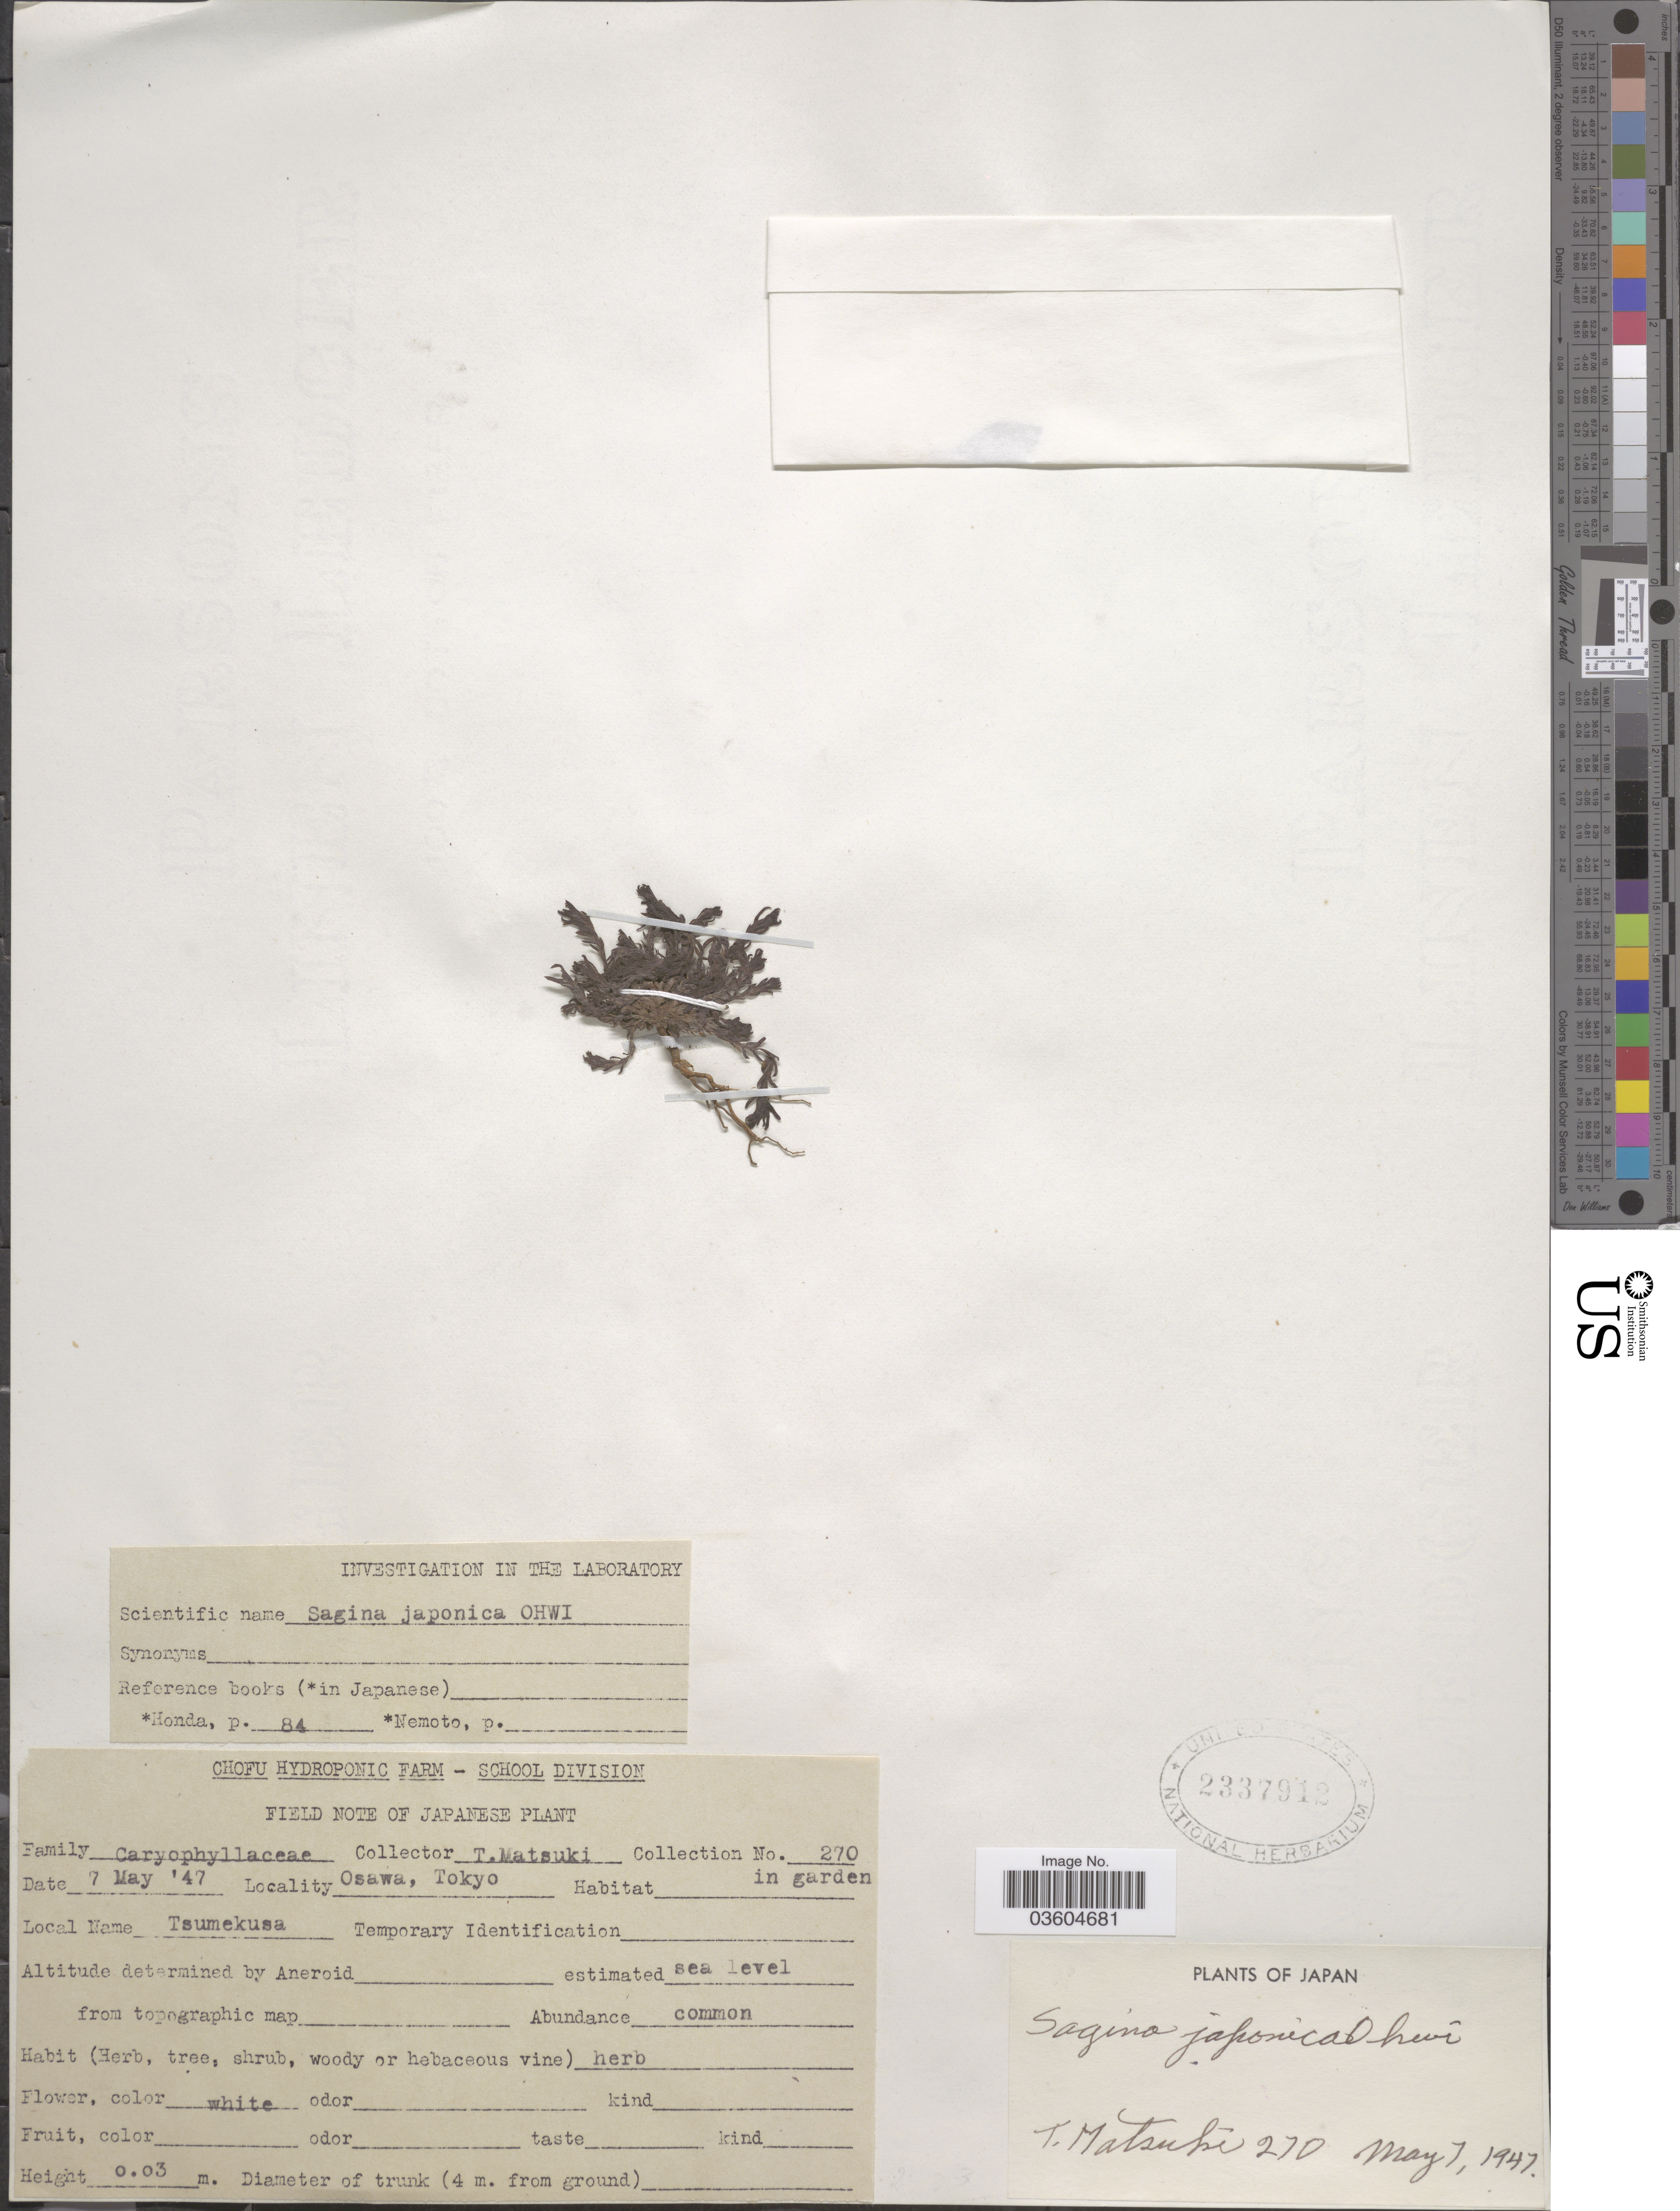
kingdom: Plantae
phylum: Tracheophyta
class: Magnoliopsida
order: Caryophyllales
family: Caryophyllaceae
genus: Sagina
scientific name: Sagina japonica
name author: (Sw.) Ohwi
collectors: T. Matsuki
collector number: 270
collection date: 1947-05-07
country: Japan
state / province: Tokyo, Federal City of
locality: Osawa, Tokyo. In garden.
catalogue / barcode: US 2337912